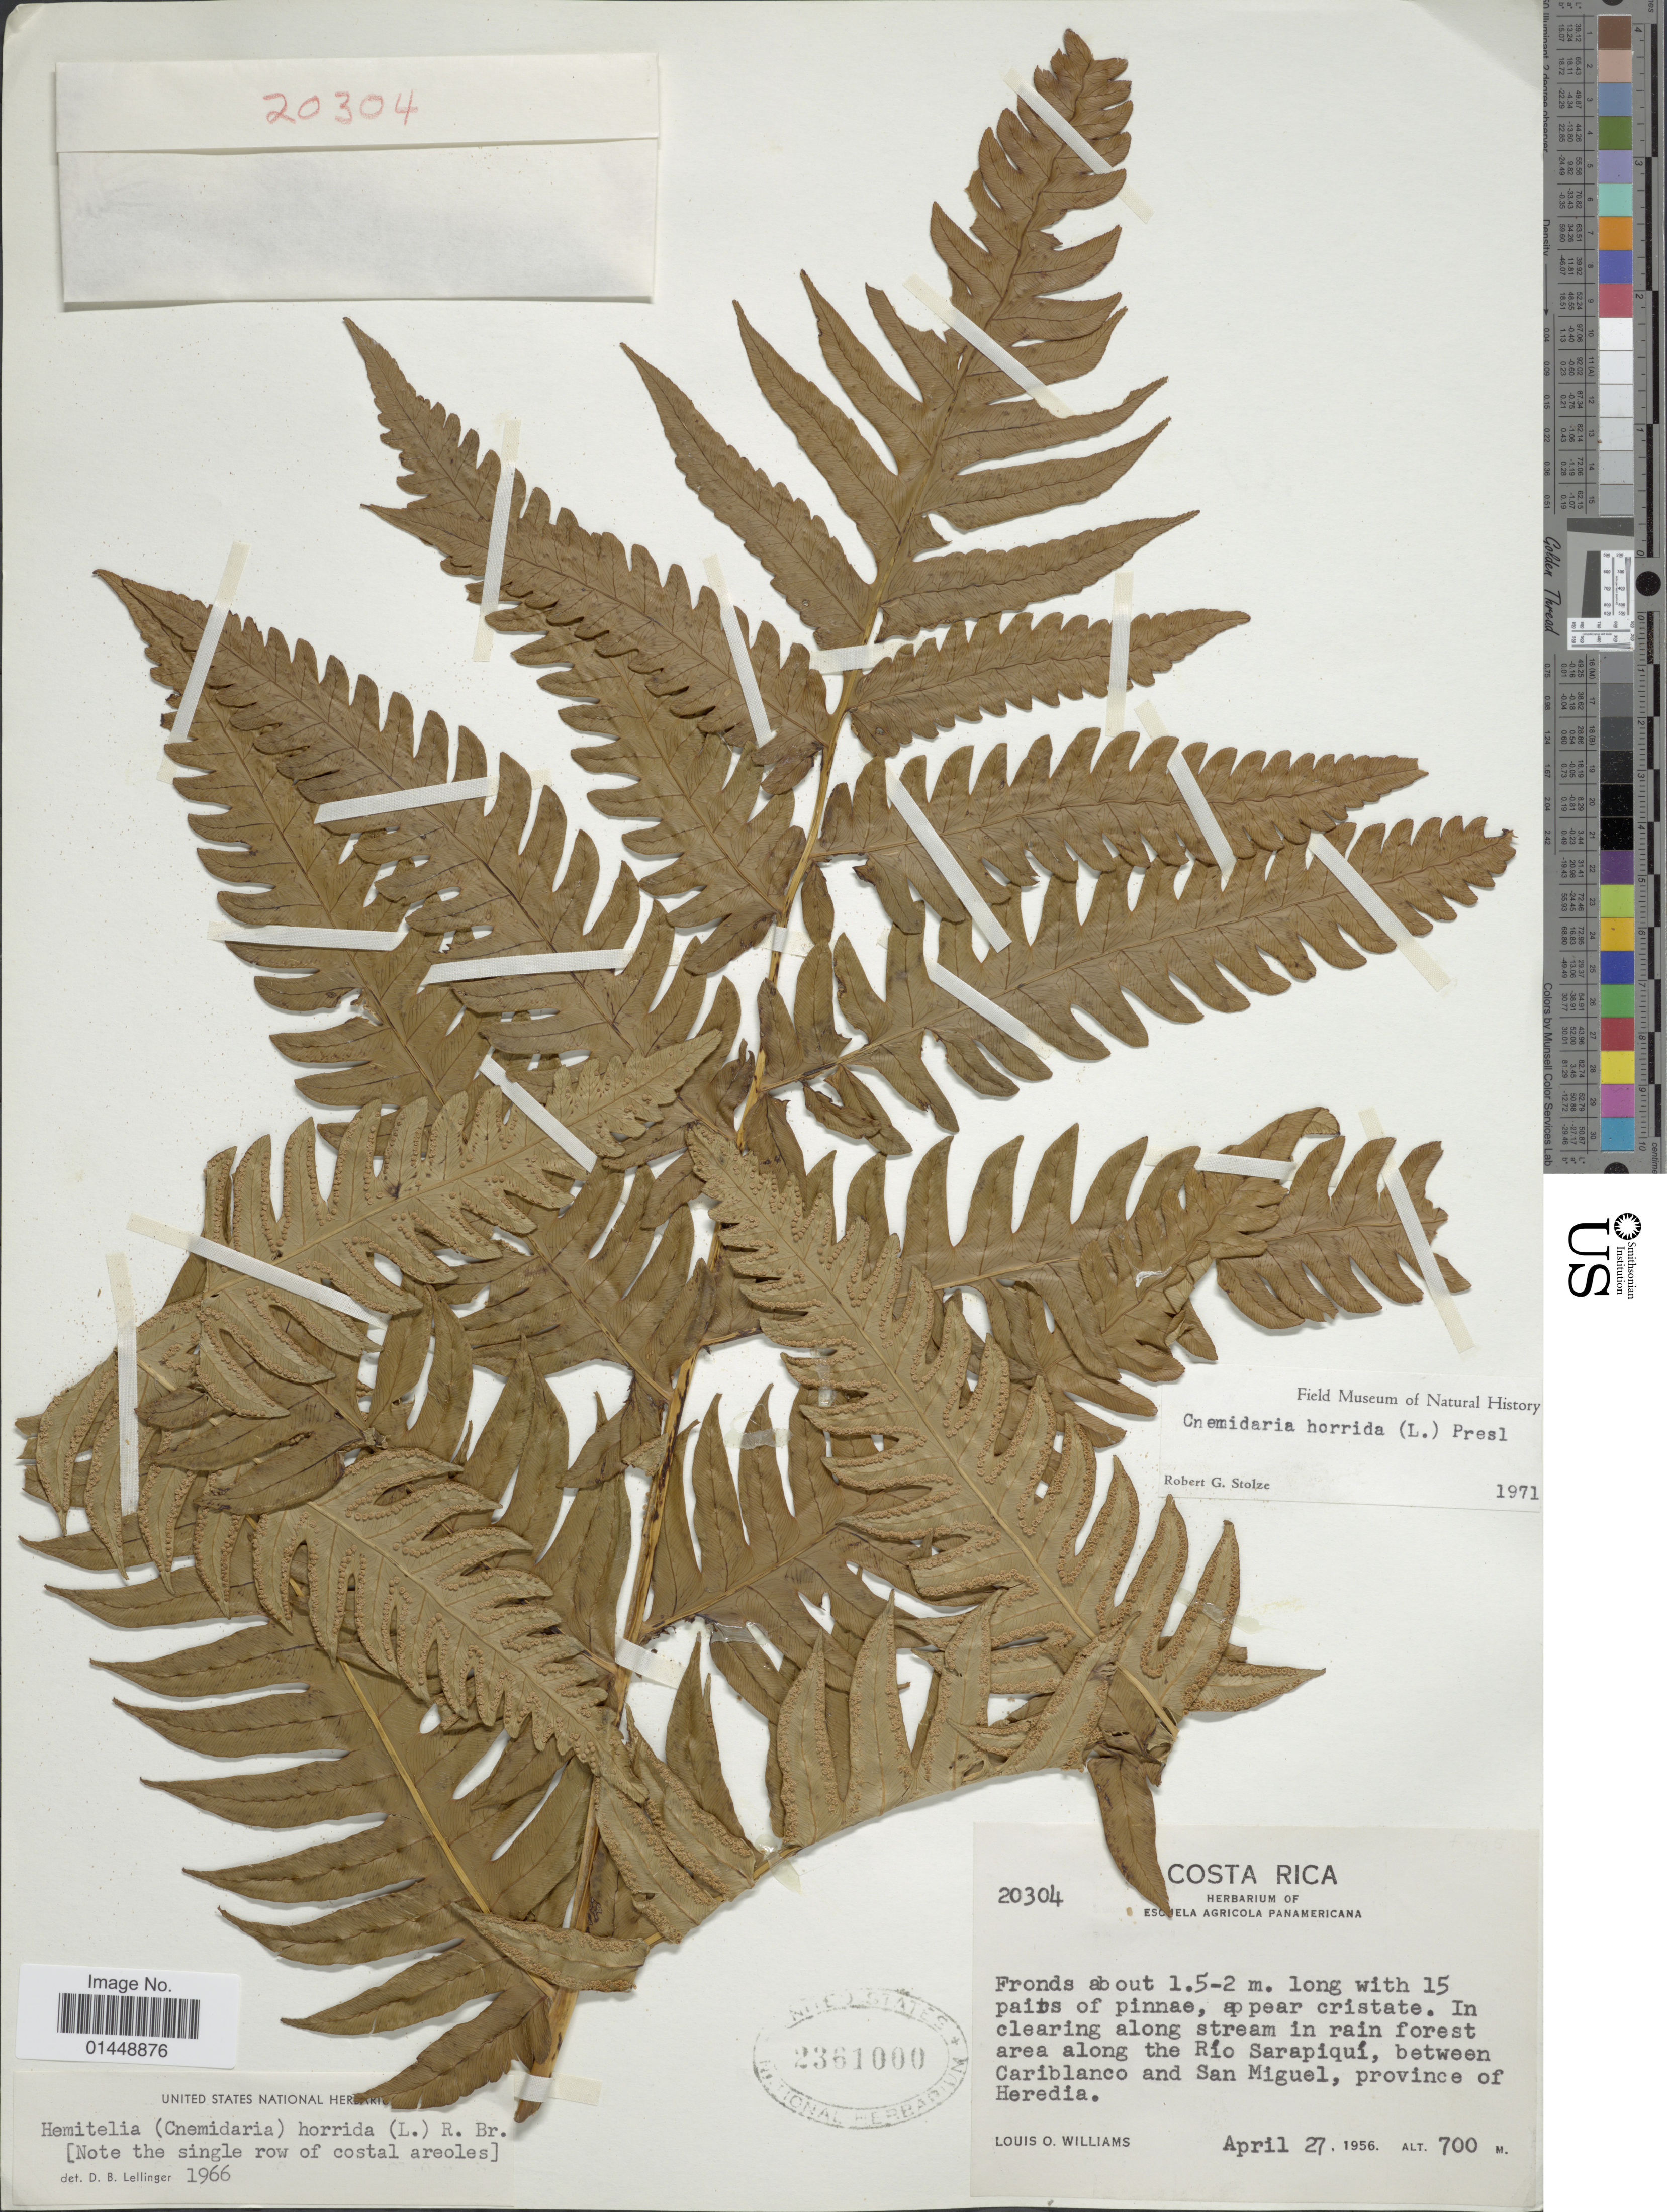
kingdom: Plantae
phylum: Tracheophyta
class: Polypodiopsida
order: Cyatheales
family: Cyatheaceae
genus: Cyathea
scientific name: Cyathea horrida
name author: (L.) Sm.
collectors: L. O. Williams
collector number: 20304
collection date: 1956-04-27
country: Costa Rica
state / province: Heredia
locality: In clearing along stream in rain forest area along the Río Sarapiquí, between Cariblanco and San Miguel, province of Heredia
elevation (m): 700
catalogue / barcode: US 2361000